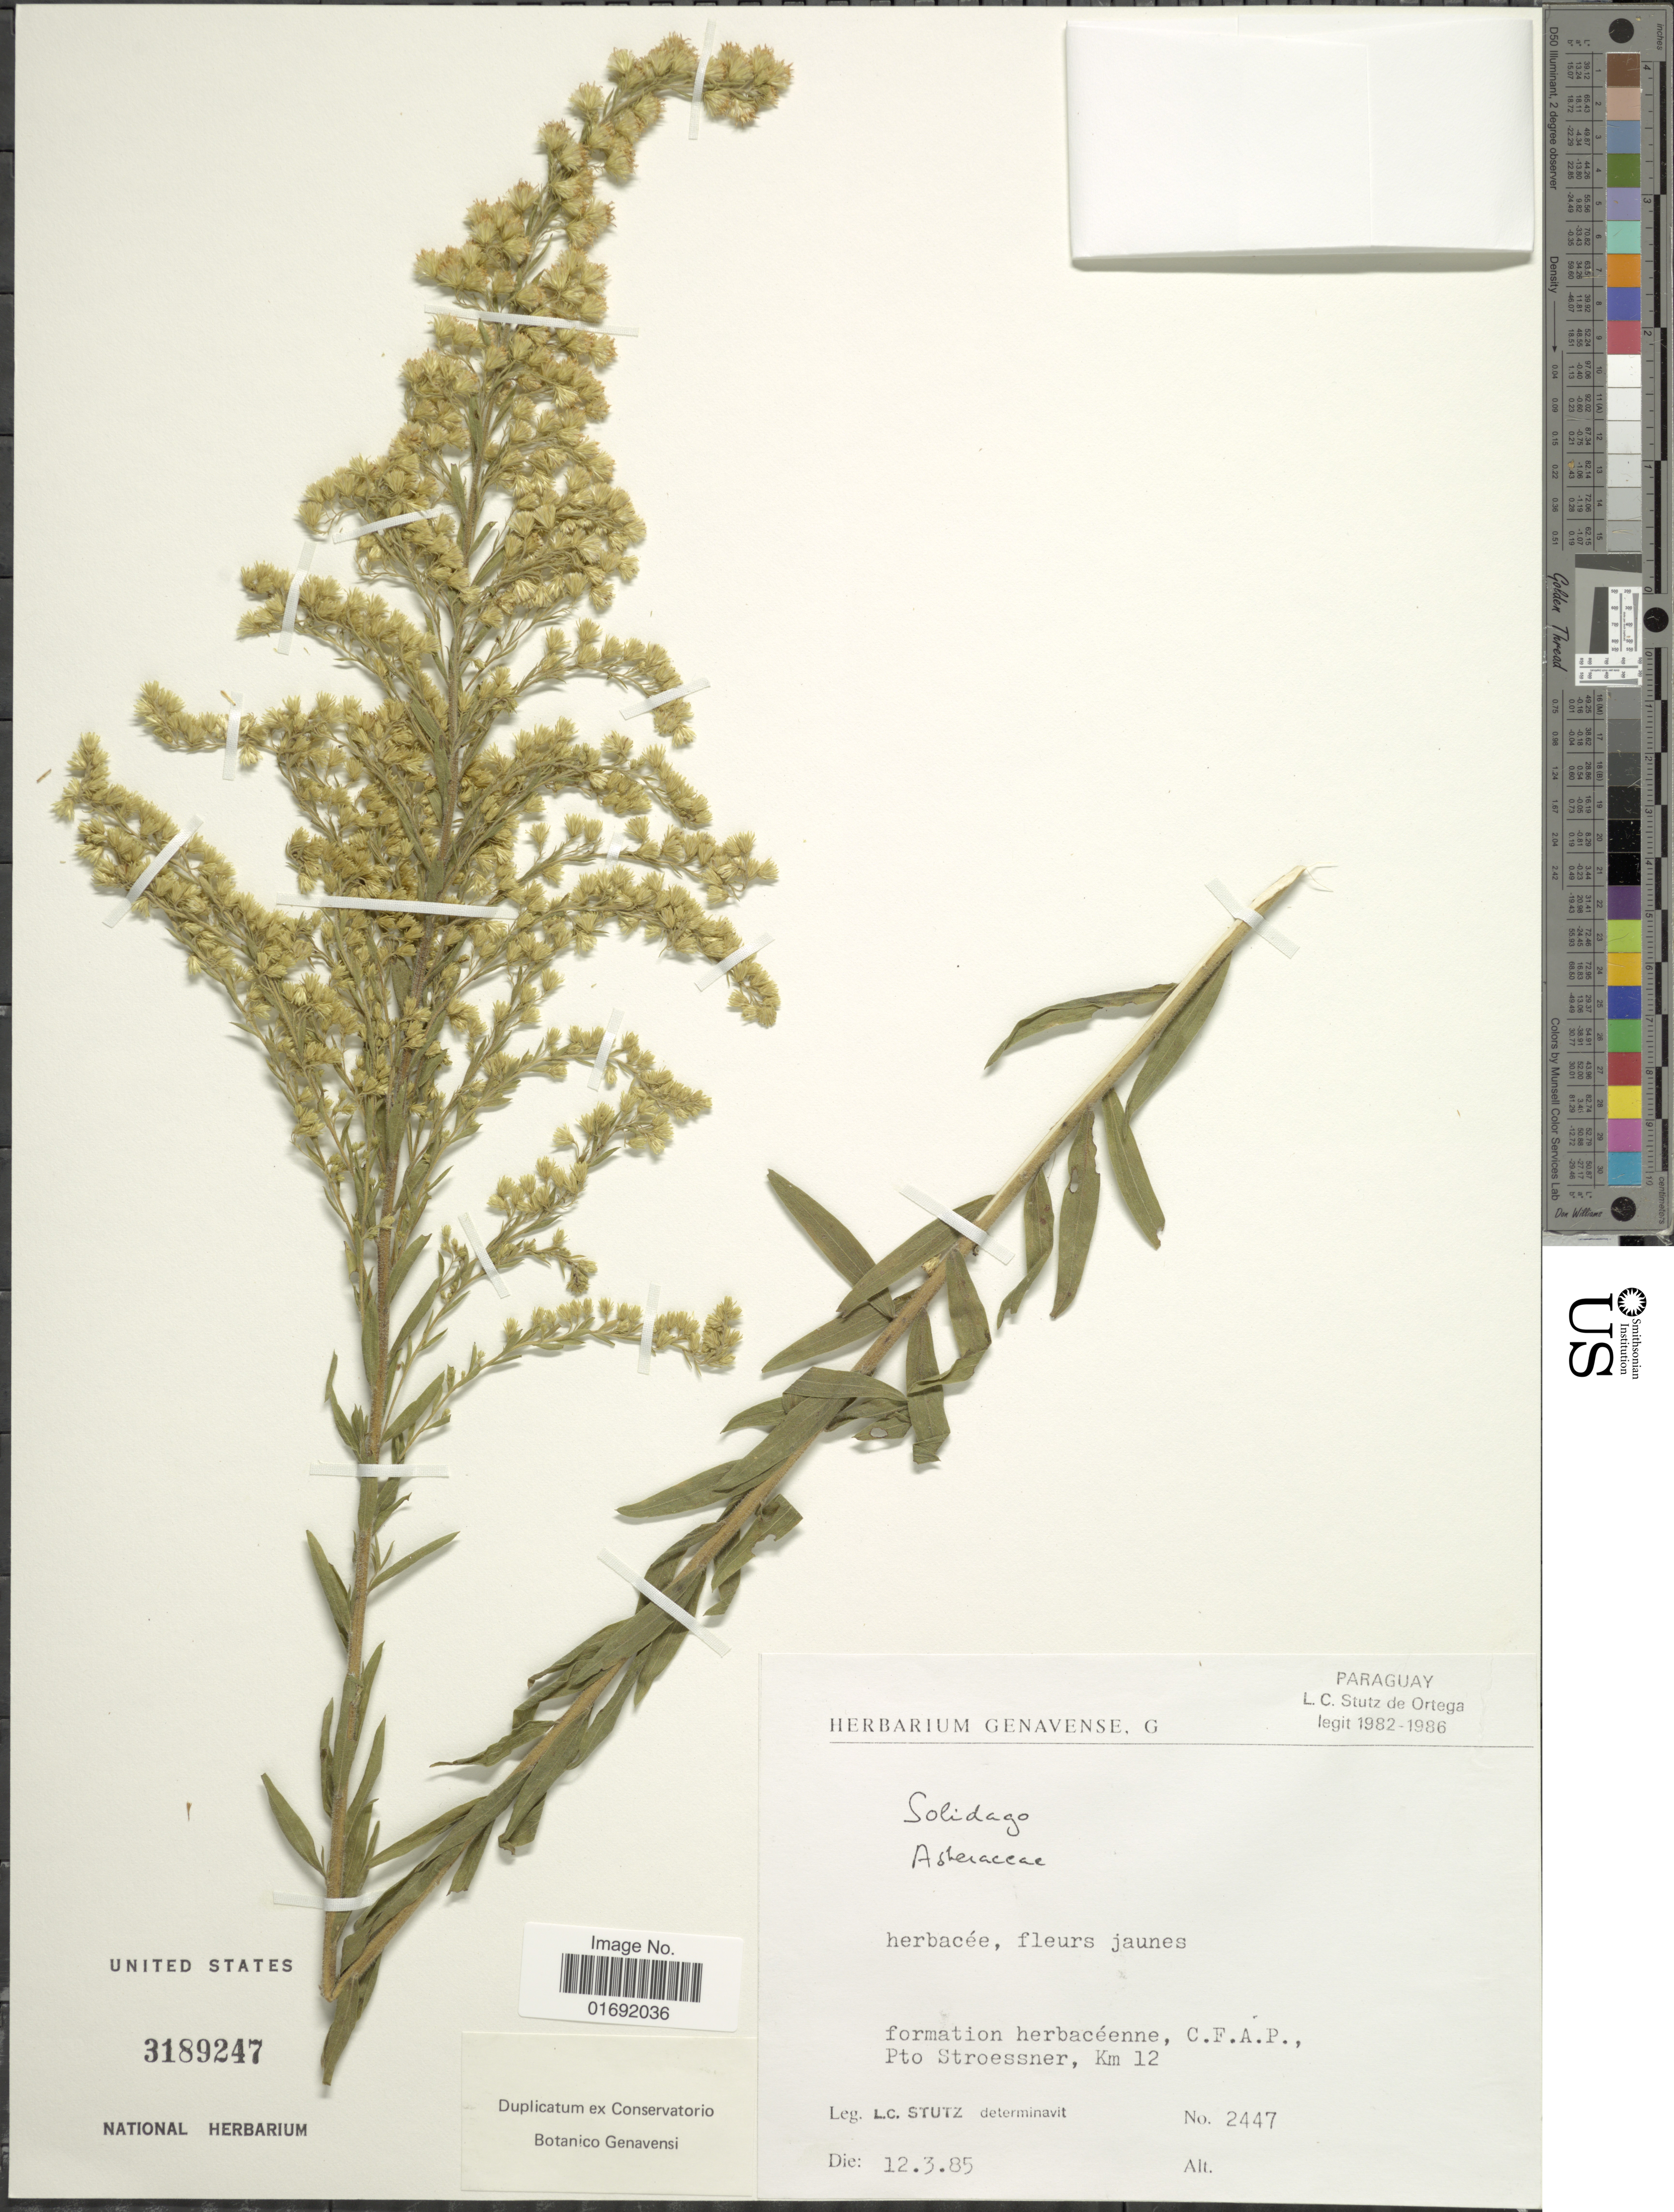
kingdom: Plantae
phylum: Tracheophyta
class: Magnoliopsida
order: Asterales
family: Asteraceae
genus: Solidago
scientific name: Solidago chilensis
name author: Meyen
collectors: L. C. Stutz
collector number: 2447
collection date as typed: Transcribed d/m/y: 12/3/85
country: Paraguay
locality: Formation herbaceenne, C. F. A. P., Pto Stroessner, Km 12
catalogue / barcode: US 3189247